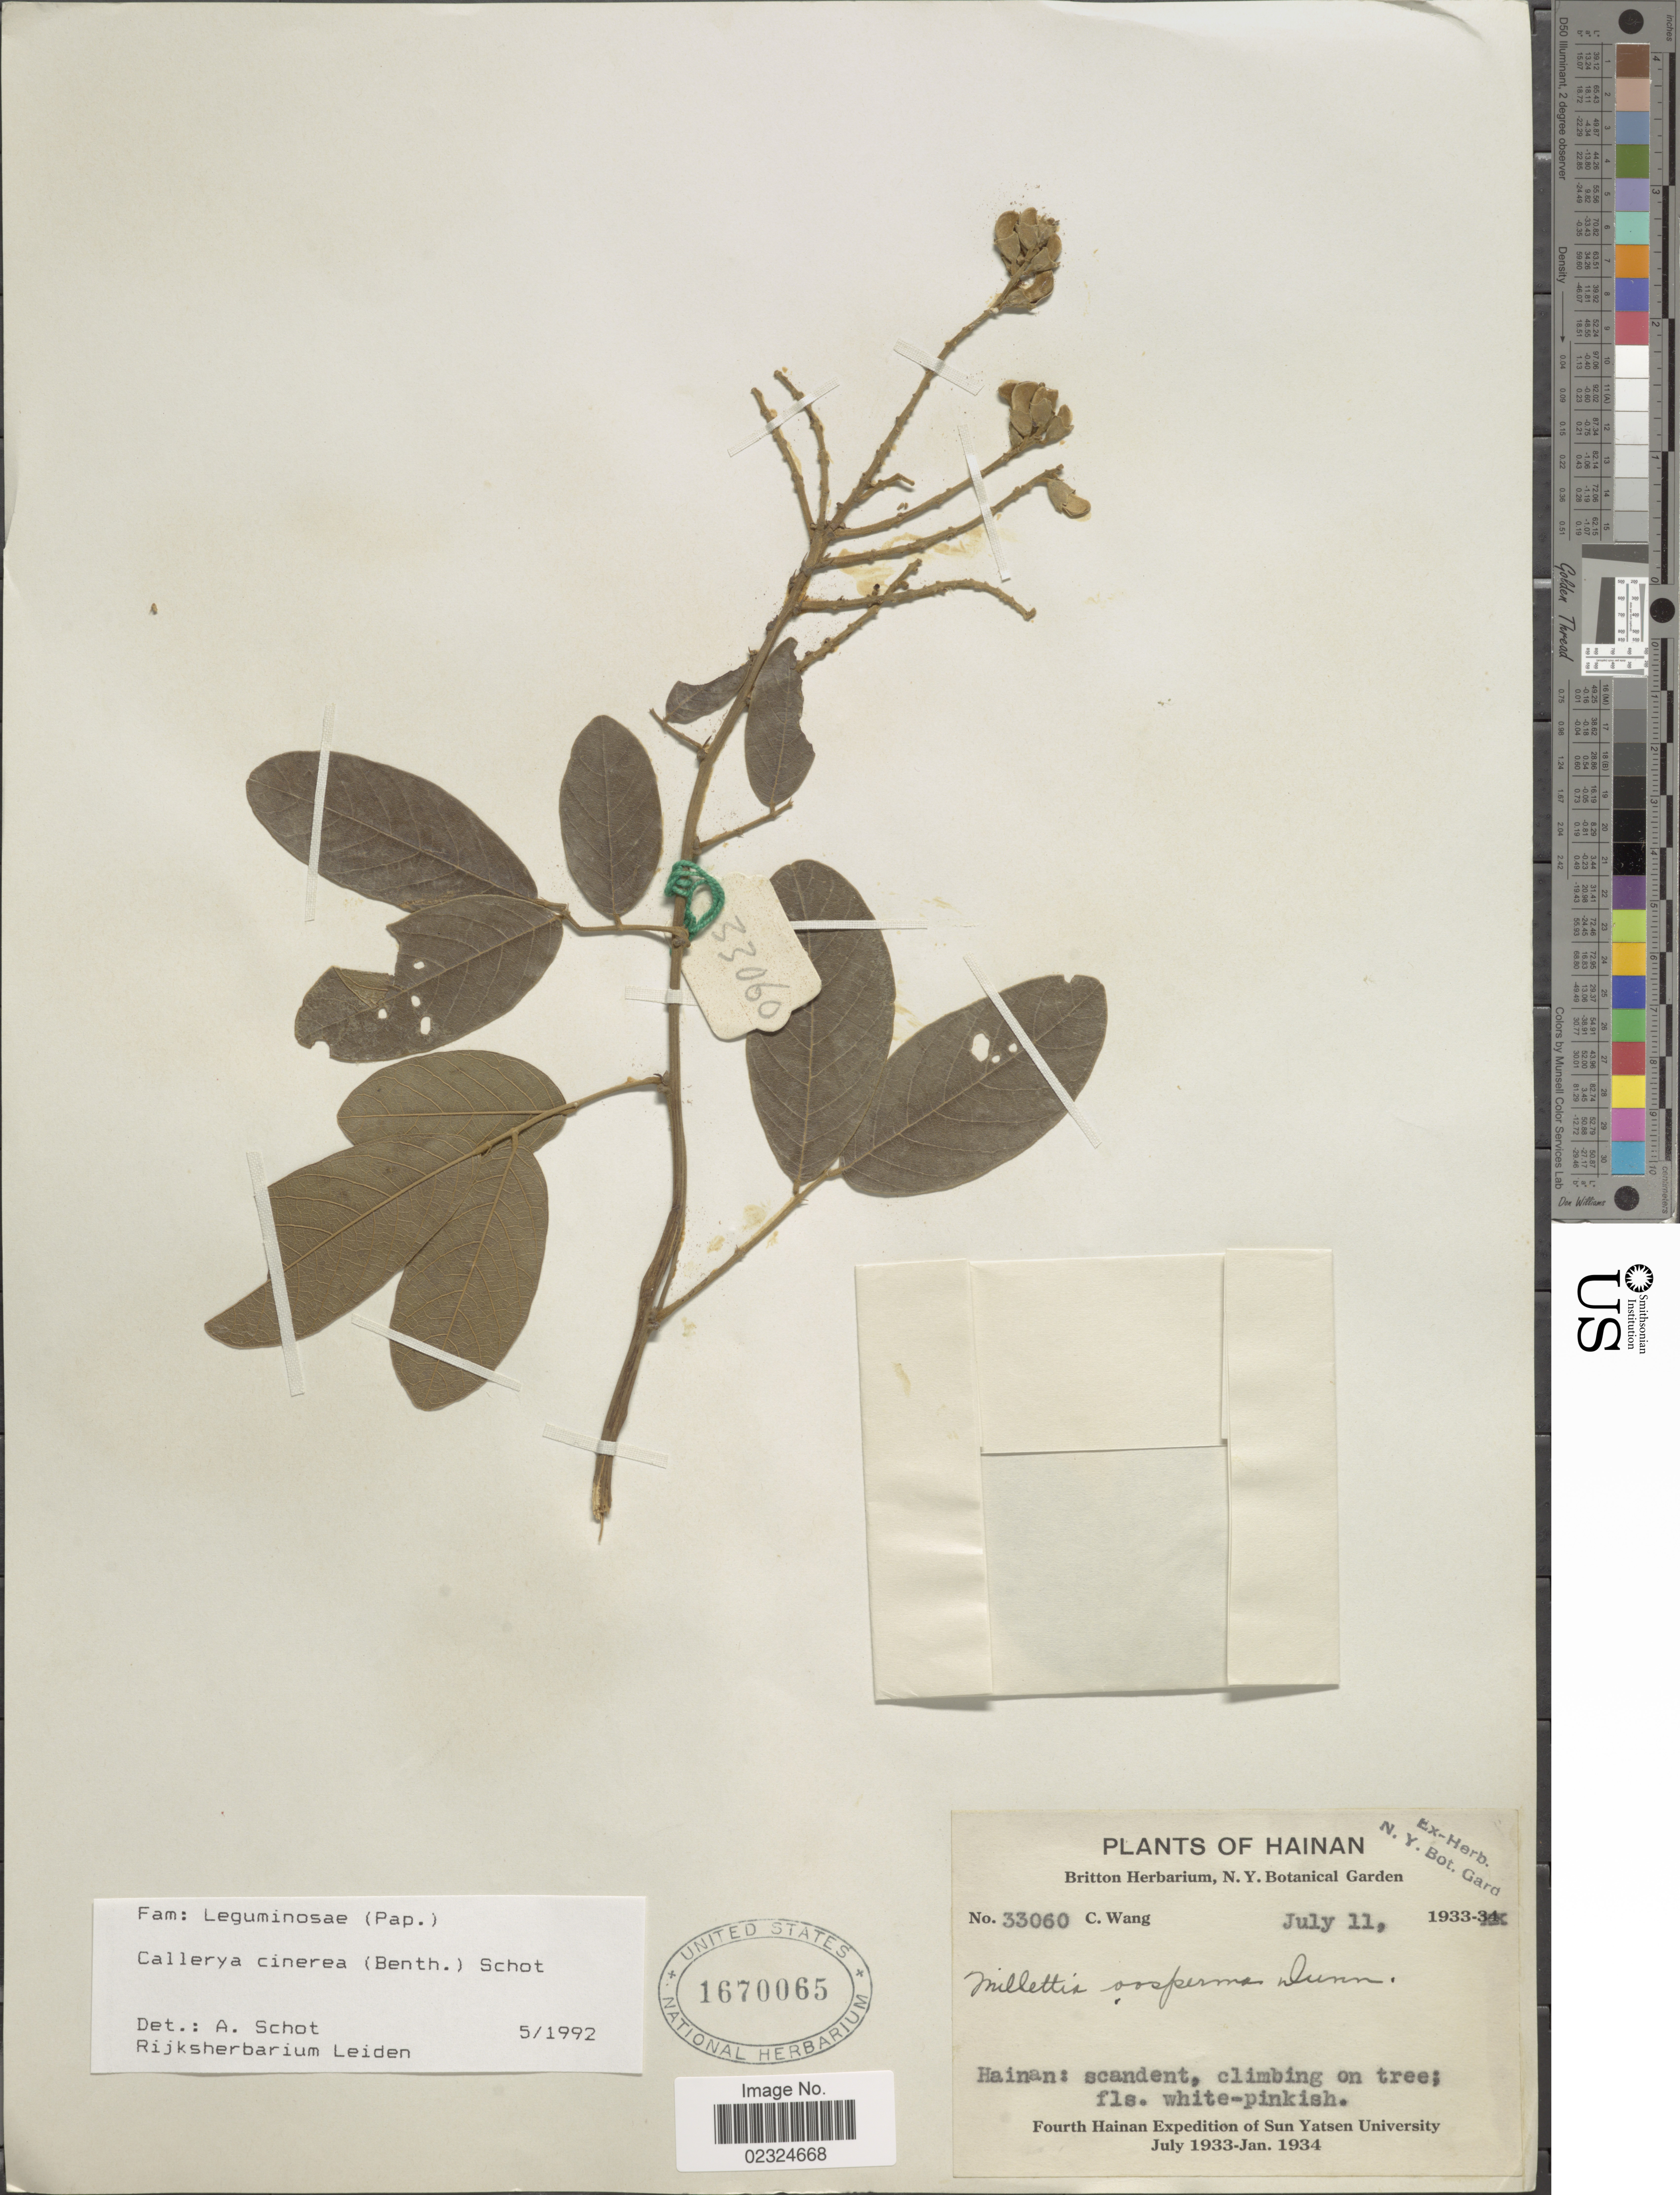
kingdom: Plantae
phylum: Tracheophyta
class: Magnoliopsida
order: Fabales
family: Fabaceae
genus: Callerya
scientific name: Callerya cinerea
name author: (Benth.) Schot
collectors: C. Wang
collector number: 33060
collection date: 1933-07-11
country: China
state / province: Hainan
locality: Hainan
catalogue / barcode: US 1670065